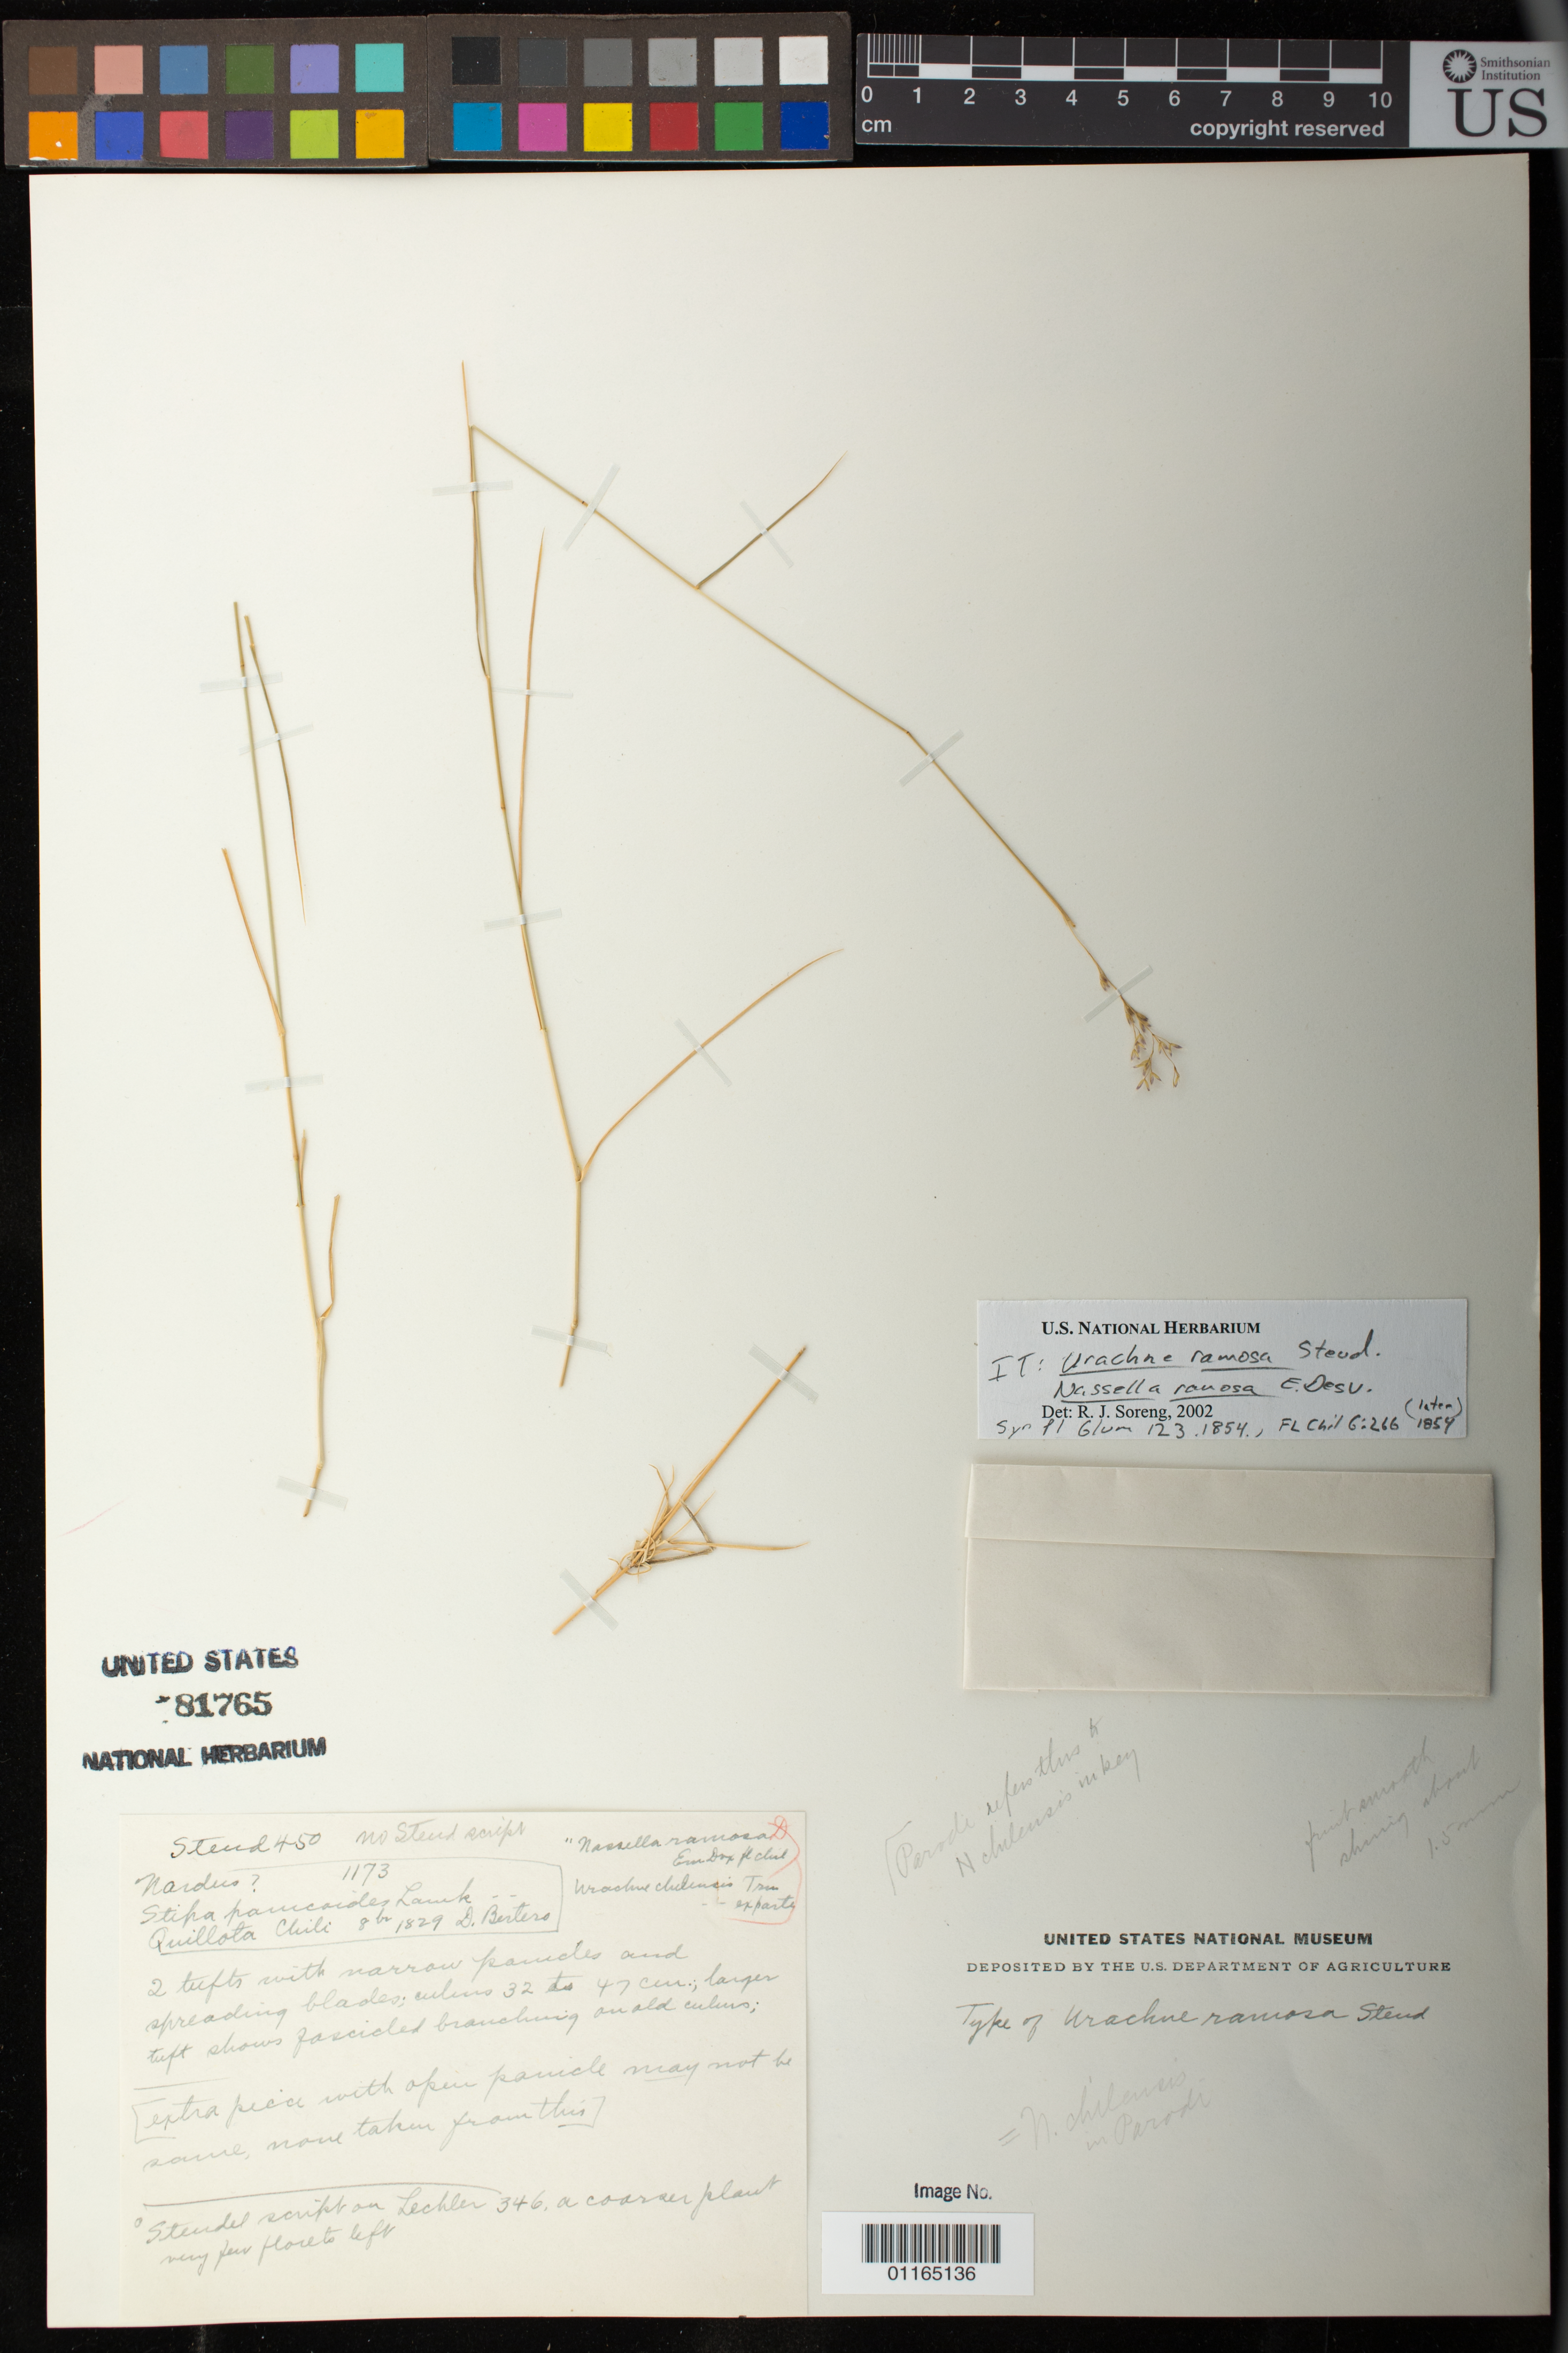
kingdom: Plantae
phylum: Tracheophyta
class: Liliopsida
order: Poales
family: Poaceae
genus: Urachne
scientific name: Urachne ramosa Steud., nom. illeg.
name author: Steud.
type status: Type Collection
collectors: C. L. G. Bertero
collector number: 1173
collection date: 1829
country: Chile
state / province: Valparaíso (V)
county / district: Quillota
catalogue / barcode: US 81765